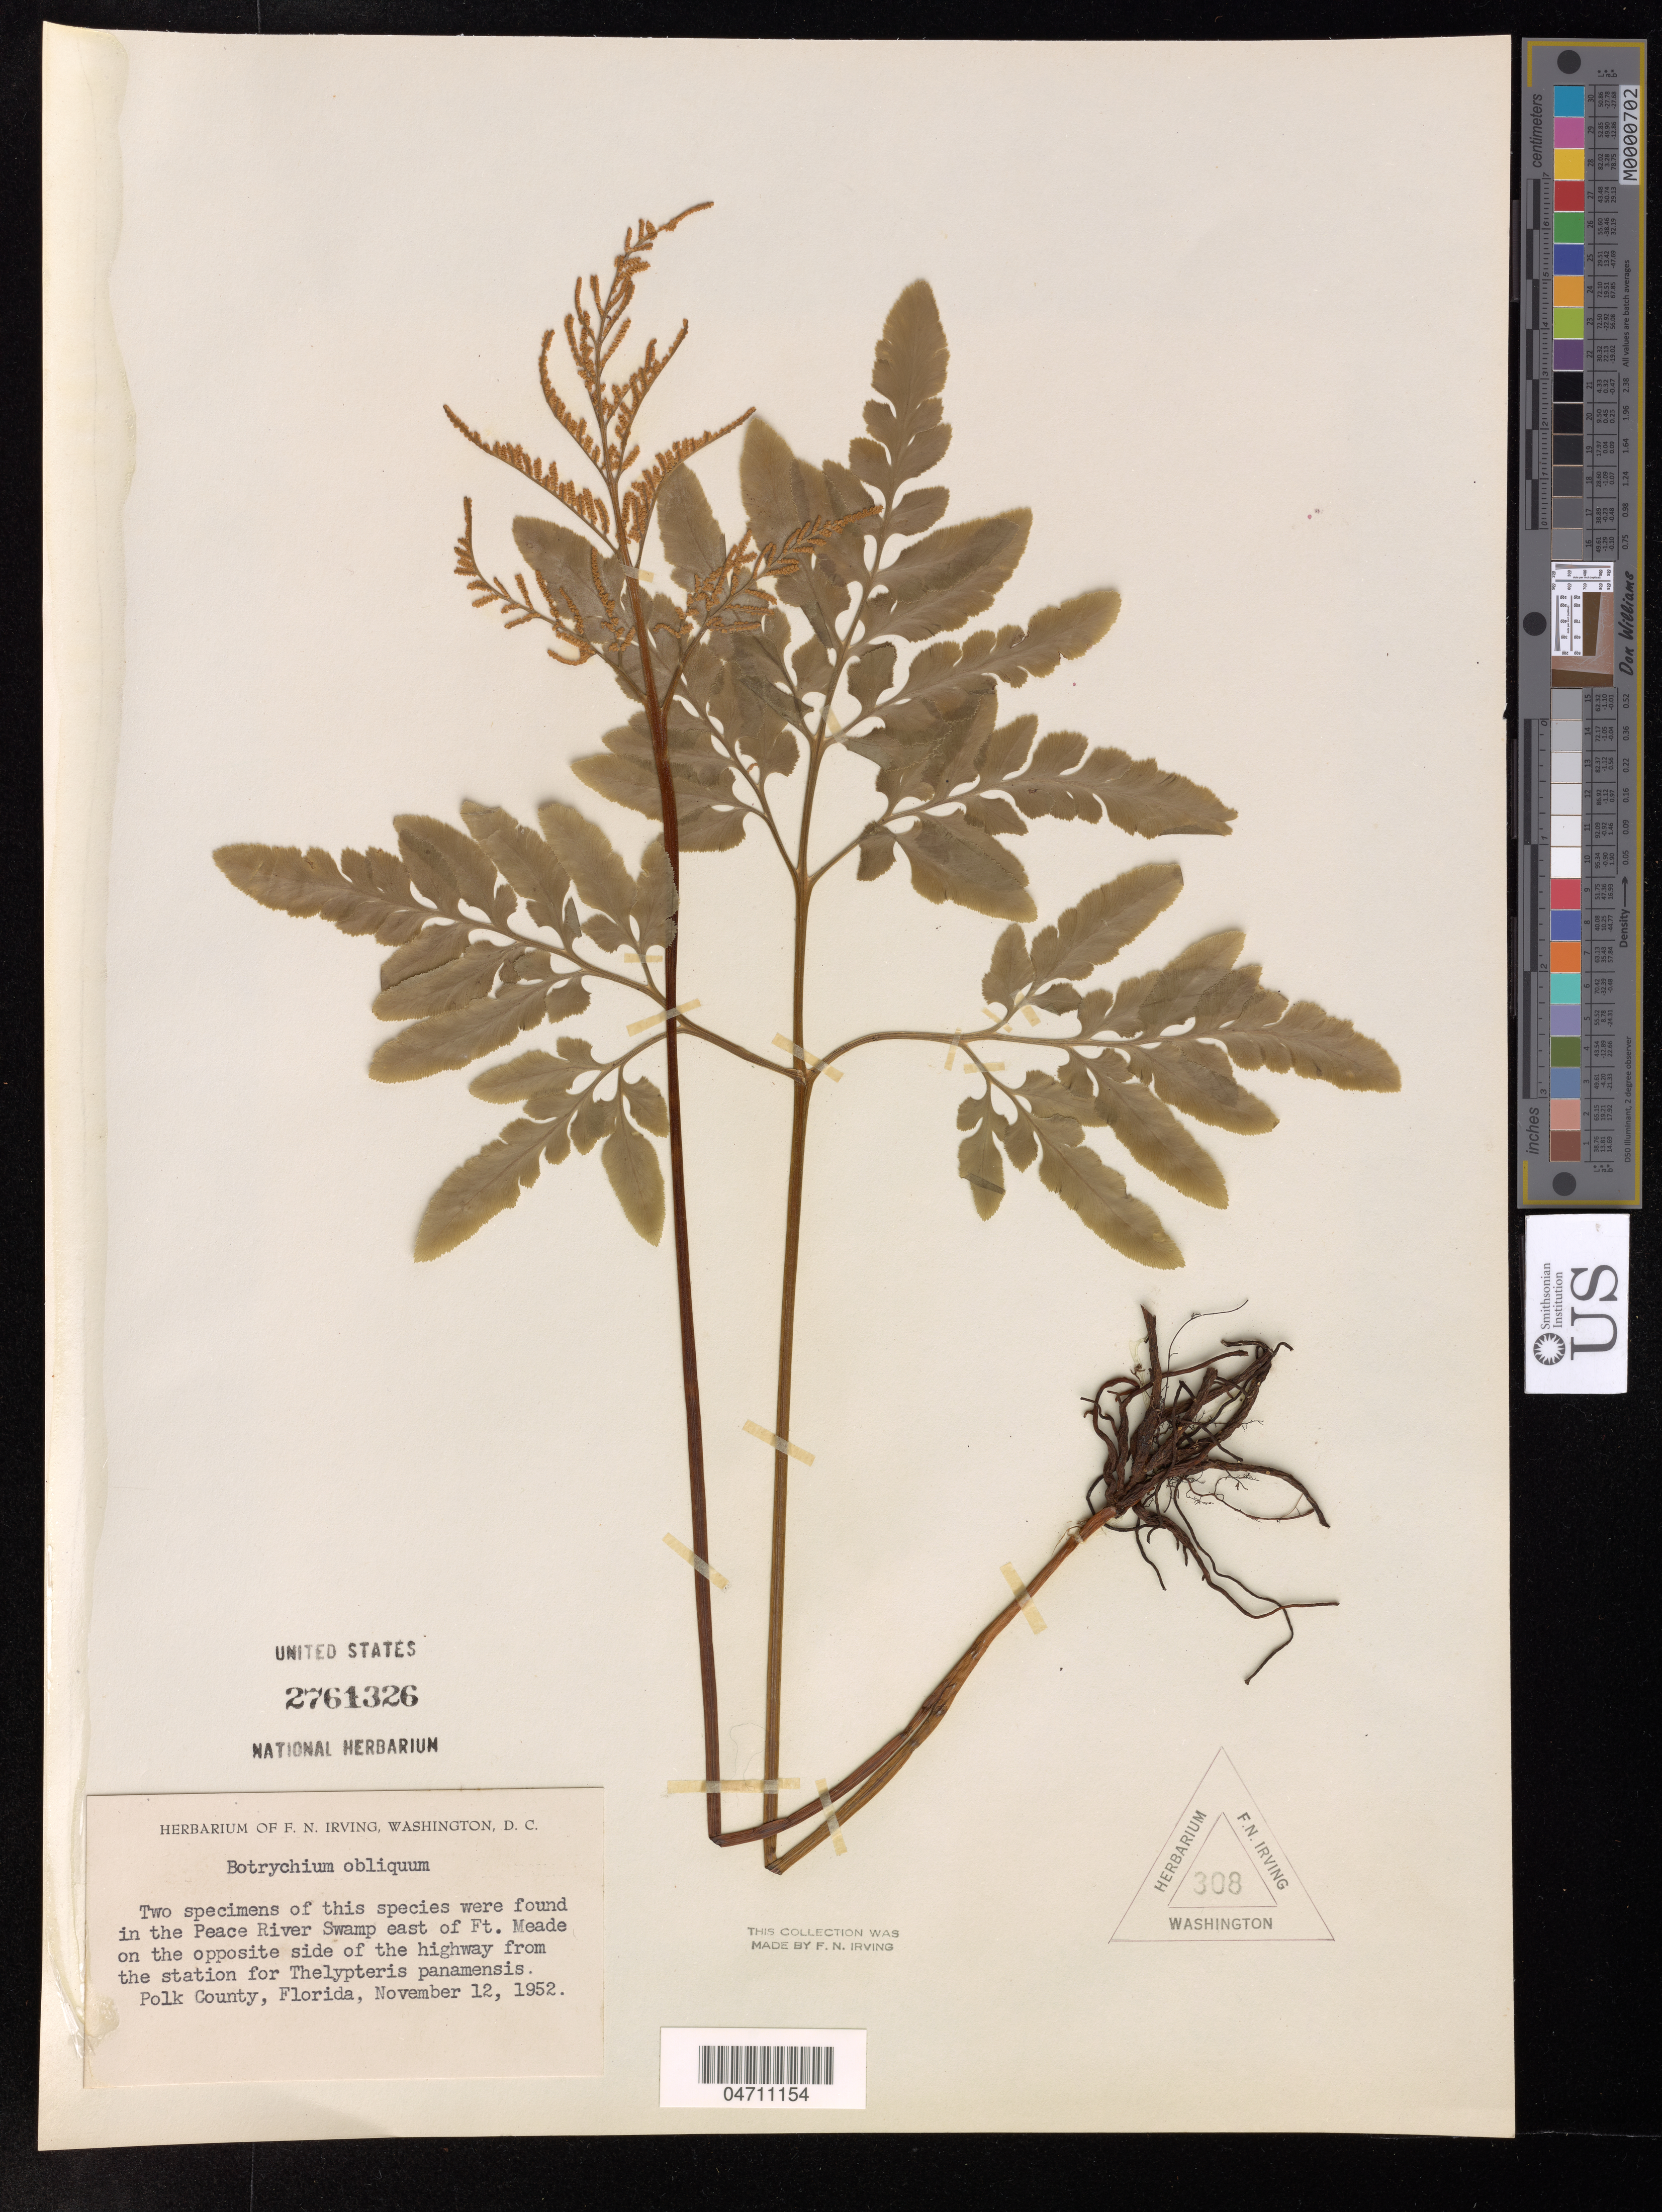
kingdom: Plantae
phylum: Tracheophyta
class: Polypodiopsida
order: Ophioglossales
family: Ophioglossaceae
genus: Botrychium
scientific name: Botrychium obliquum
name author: Muhl.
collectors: F. Irving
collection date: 1952-11-12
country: United States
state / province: Florida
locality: In the Peace River Swamp east of Ft. Meade on the opposite side of the highway from the station, Polk County.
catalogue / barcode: US 2761326